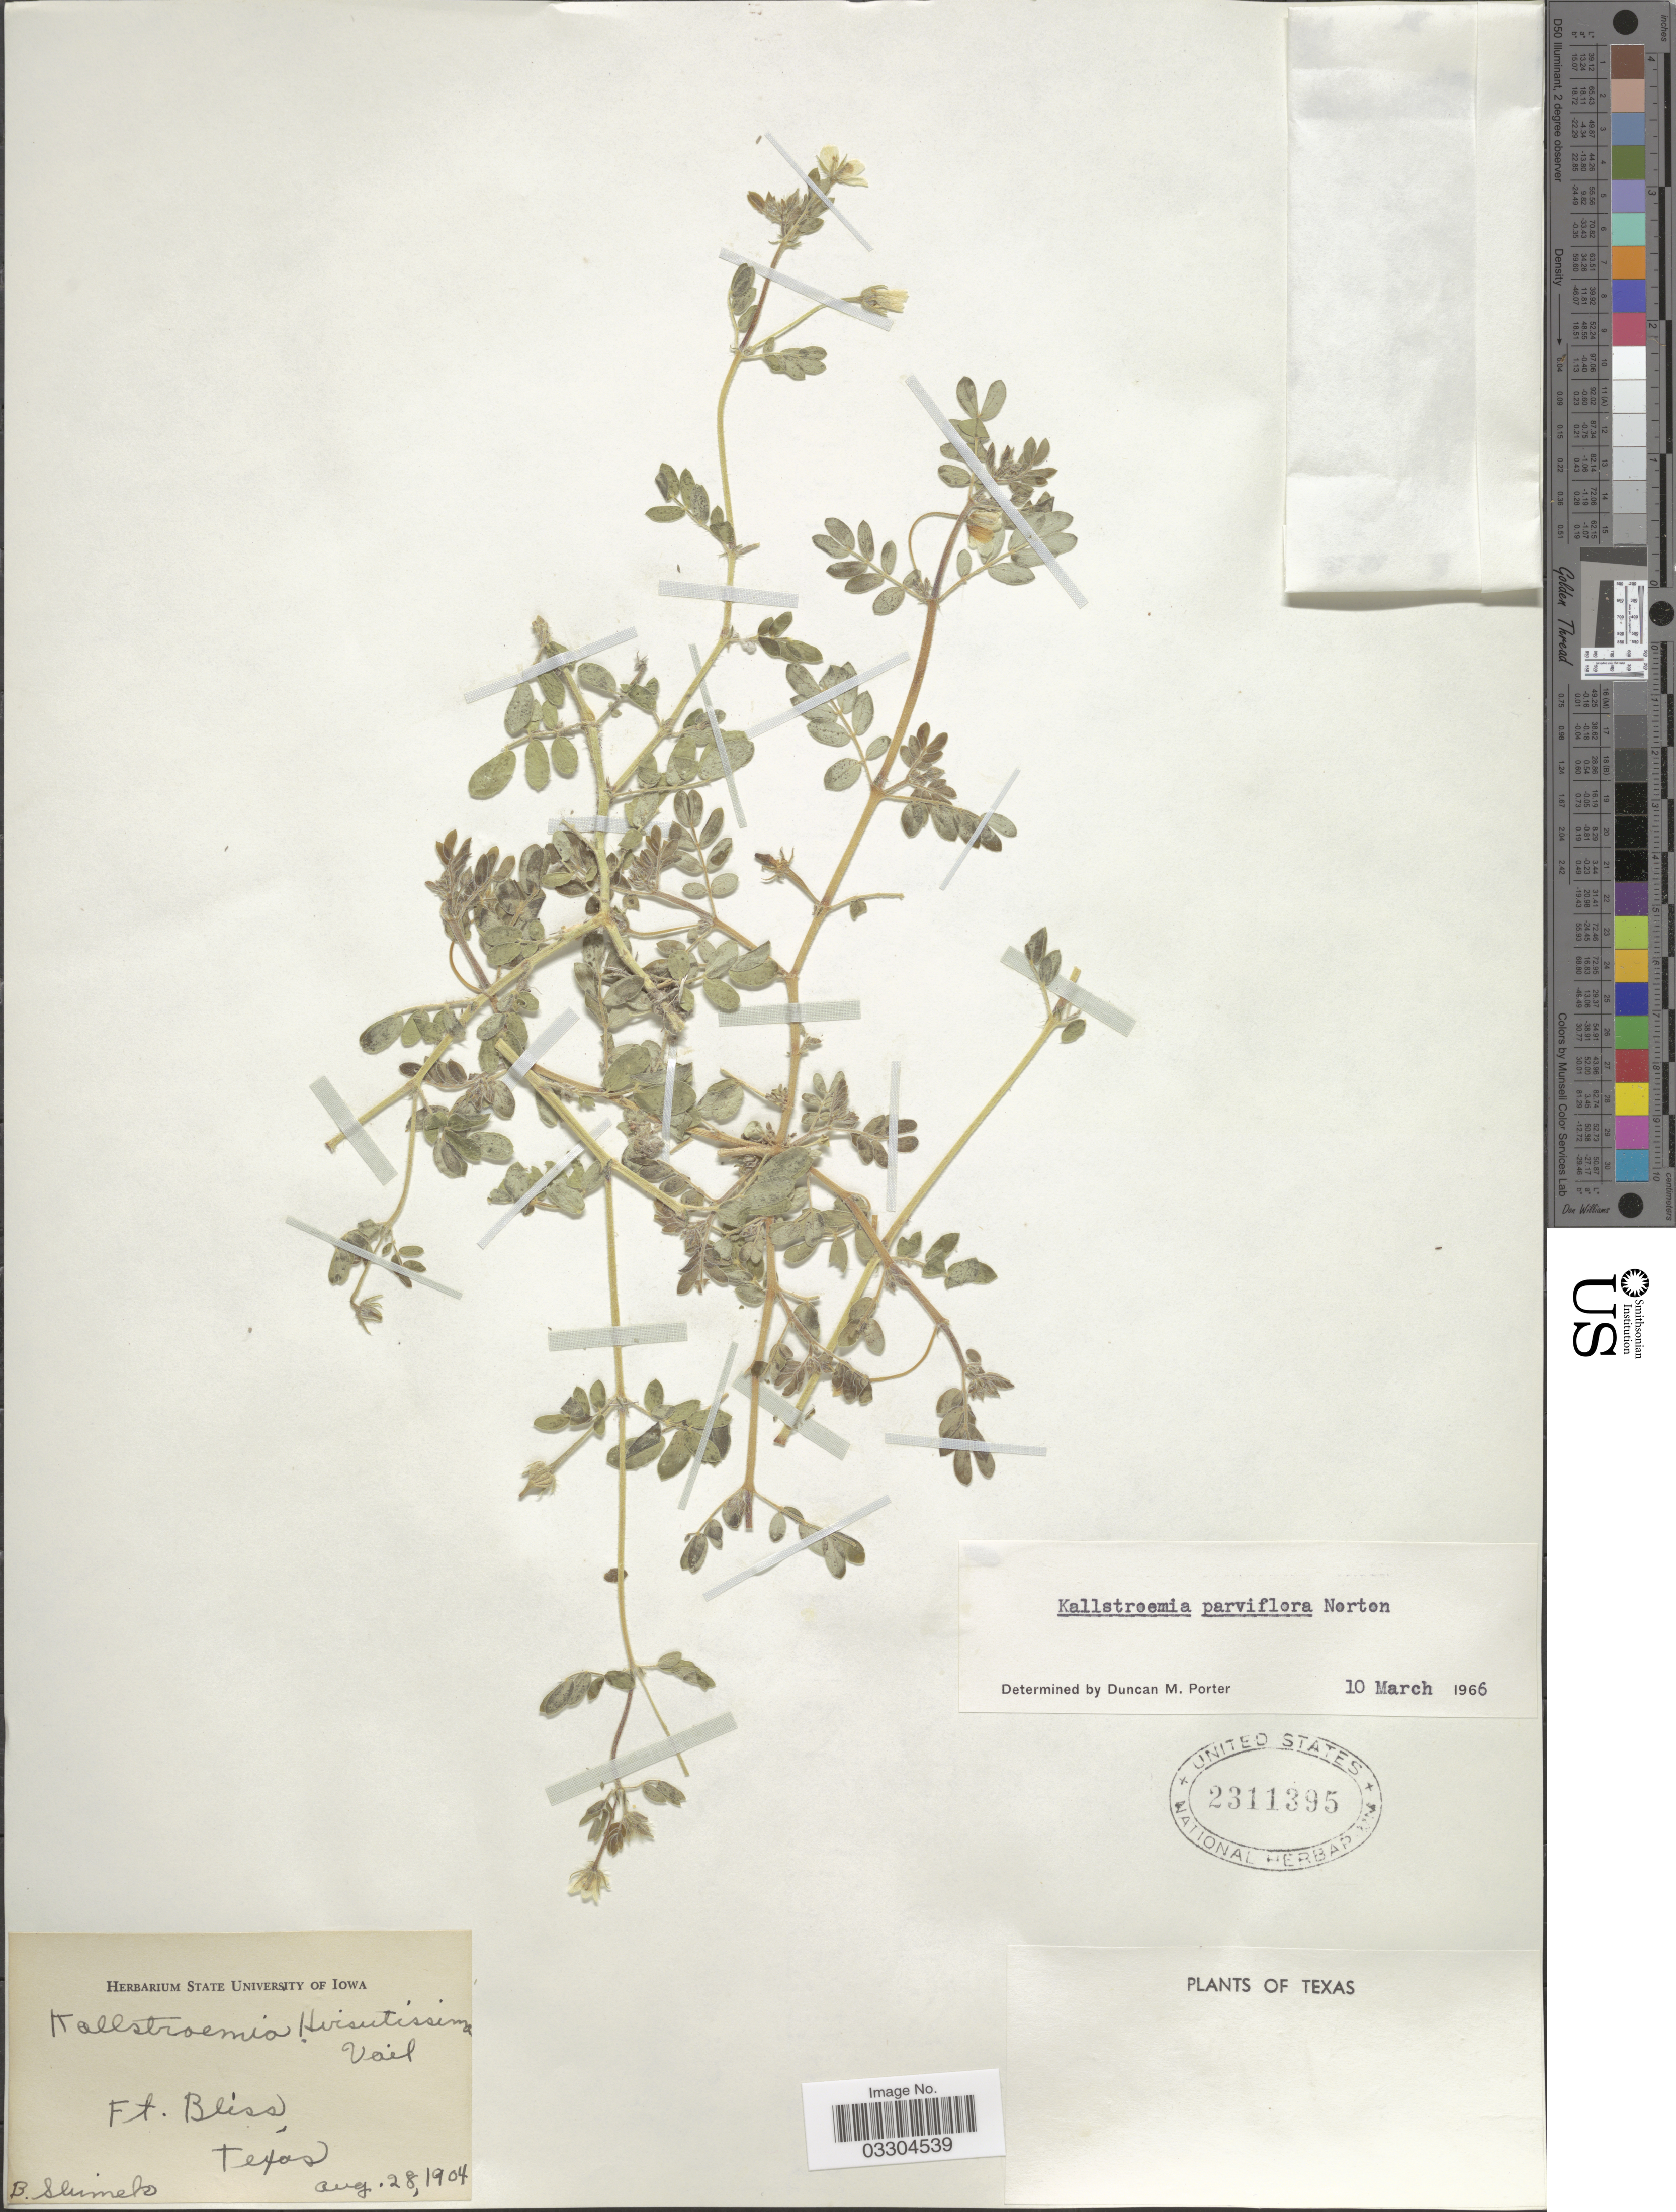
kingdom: Plantae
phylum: Tracheophyta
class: Magnoliopsida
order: Zygophyllales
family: Zygophyllaceae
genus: Kallstroemia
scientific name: Kallstroemia parviflora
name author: Norton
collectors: B. Shimek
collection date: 1904-08-28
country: United States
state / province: Texas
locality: Ft. Bliss.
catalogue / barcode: US 2311395